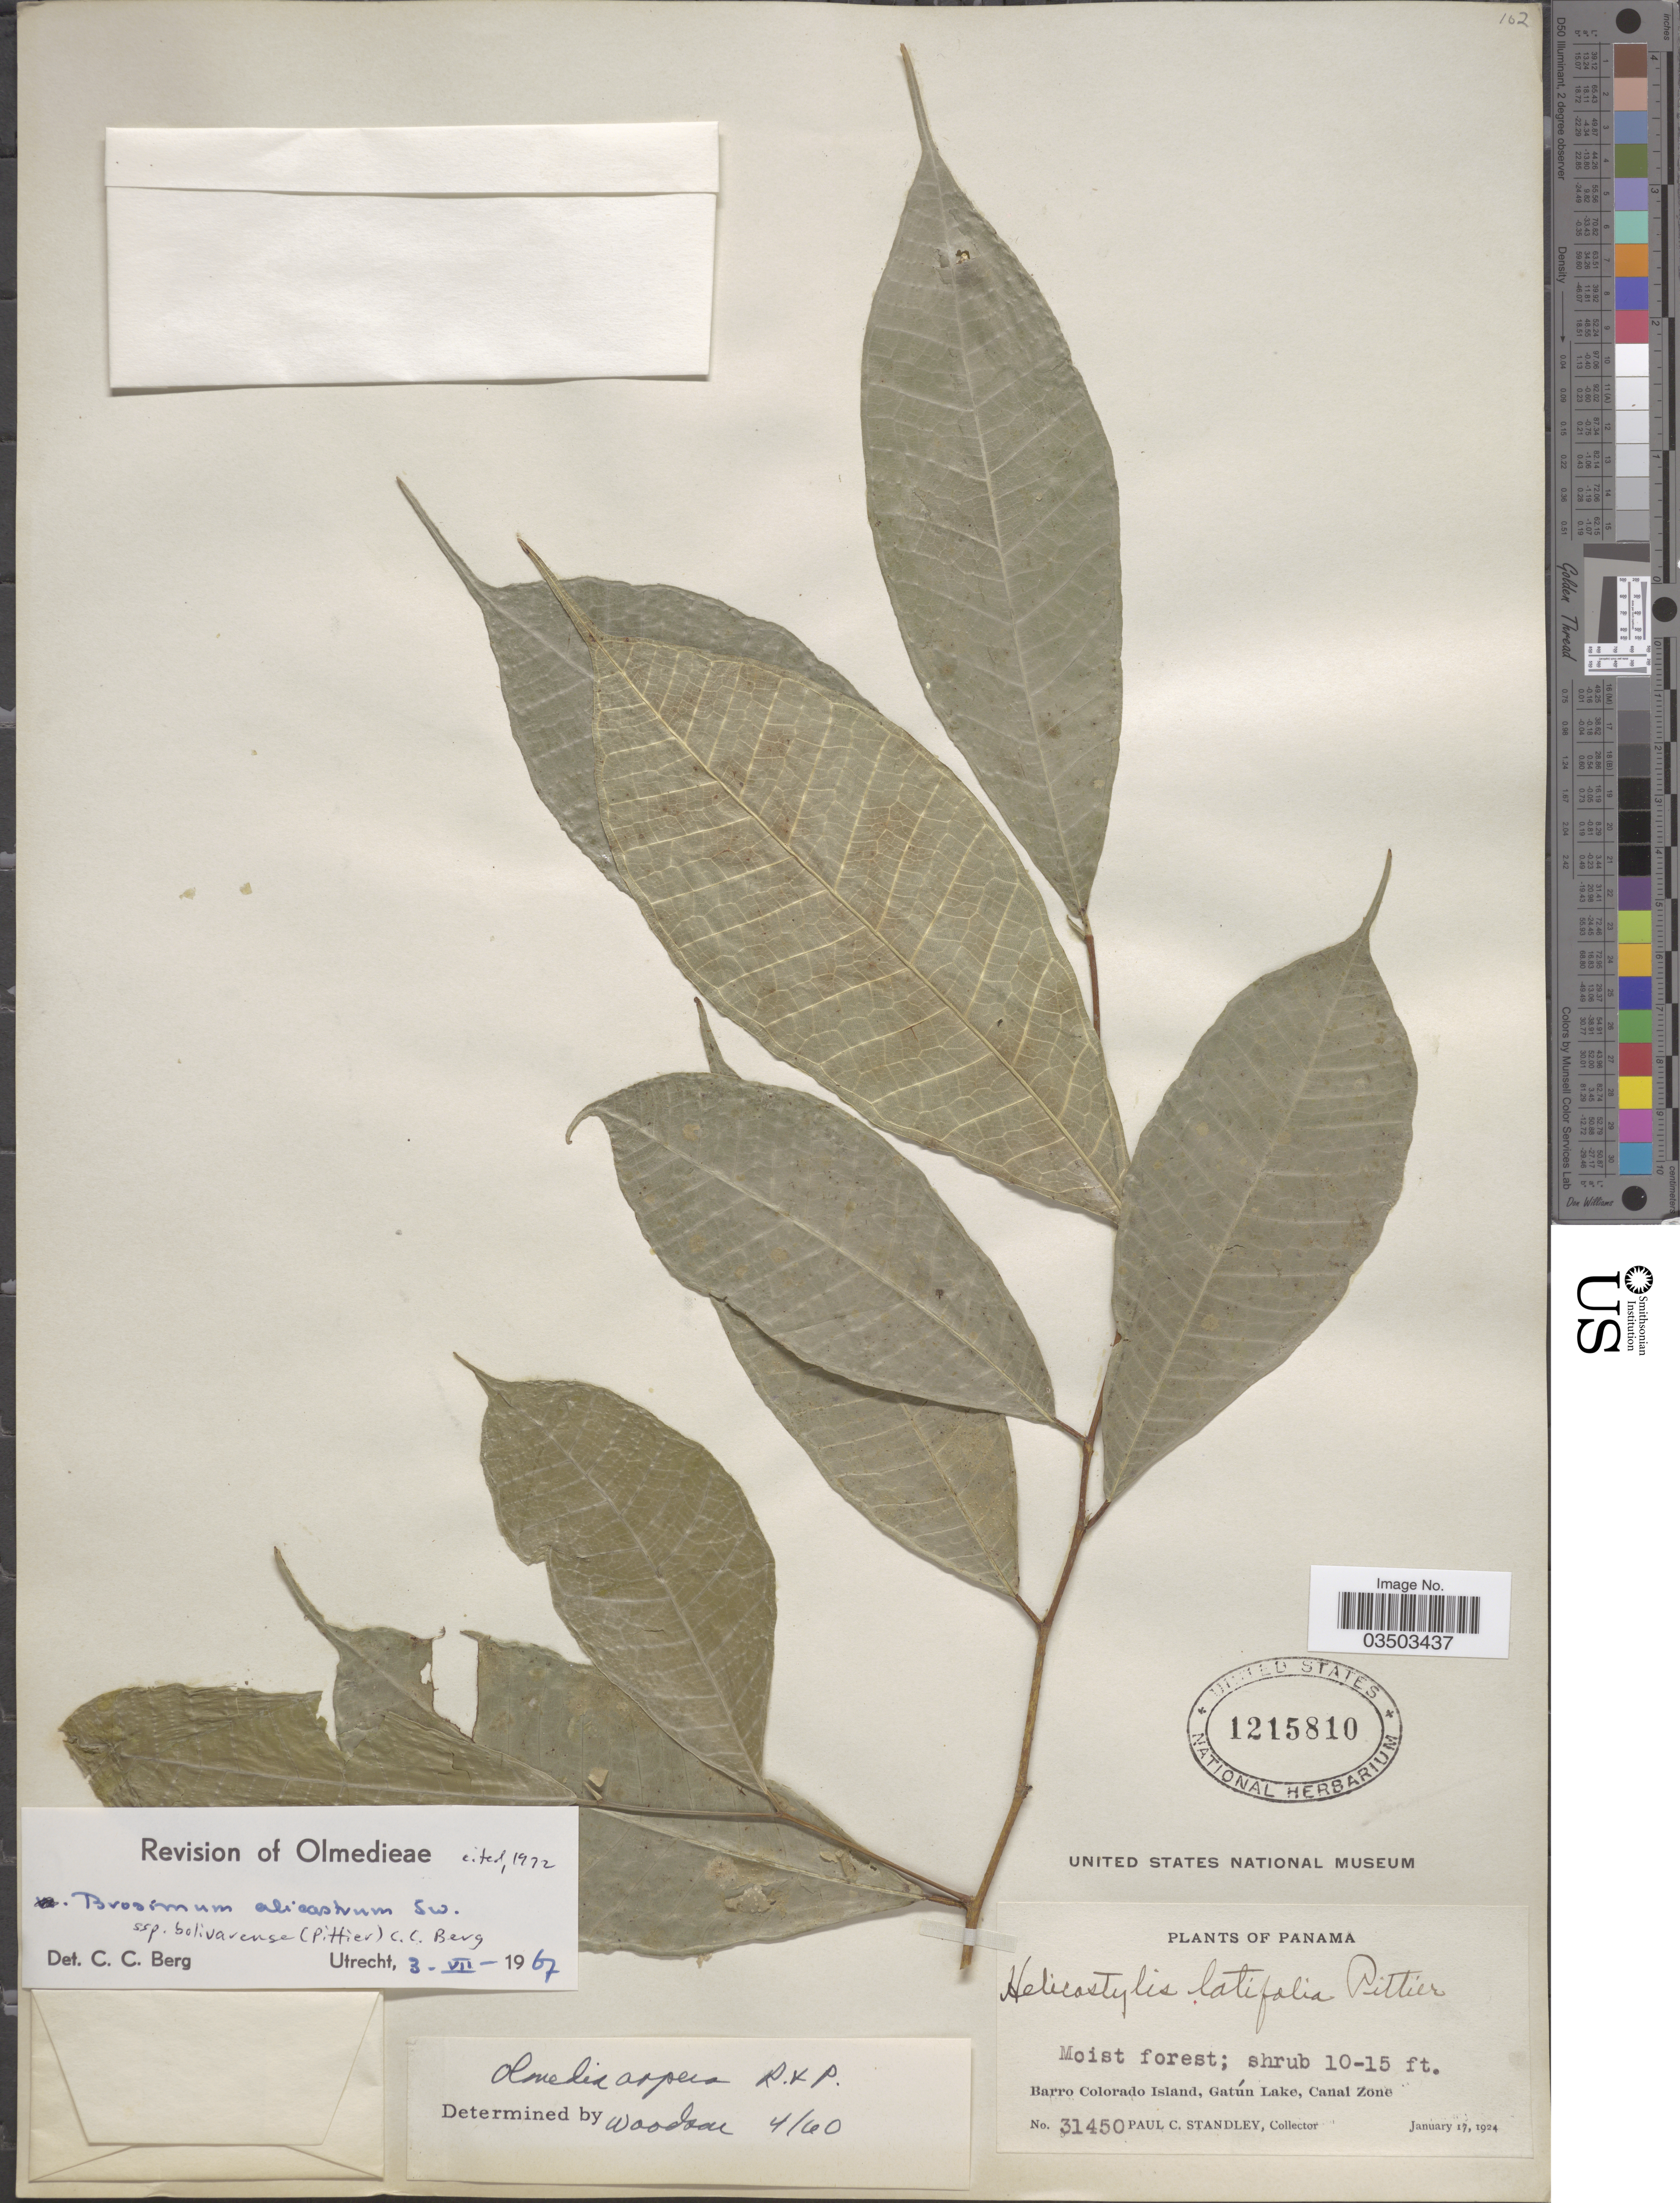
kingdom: Plantae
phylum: Tracheophyta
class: Magnoliopsida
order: Rosales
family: Moraceae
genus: Brosimum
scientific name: Brosimum alicastrum subsp. bolivarense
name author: (Pittier) C.C. Berg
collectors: P. C. Standley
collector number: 31450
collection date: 1924-01-17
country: Panama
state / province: Panamá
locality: Barro Colorado Island, Gatún Lake, Canal Zone.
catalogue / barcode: US 1215810